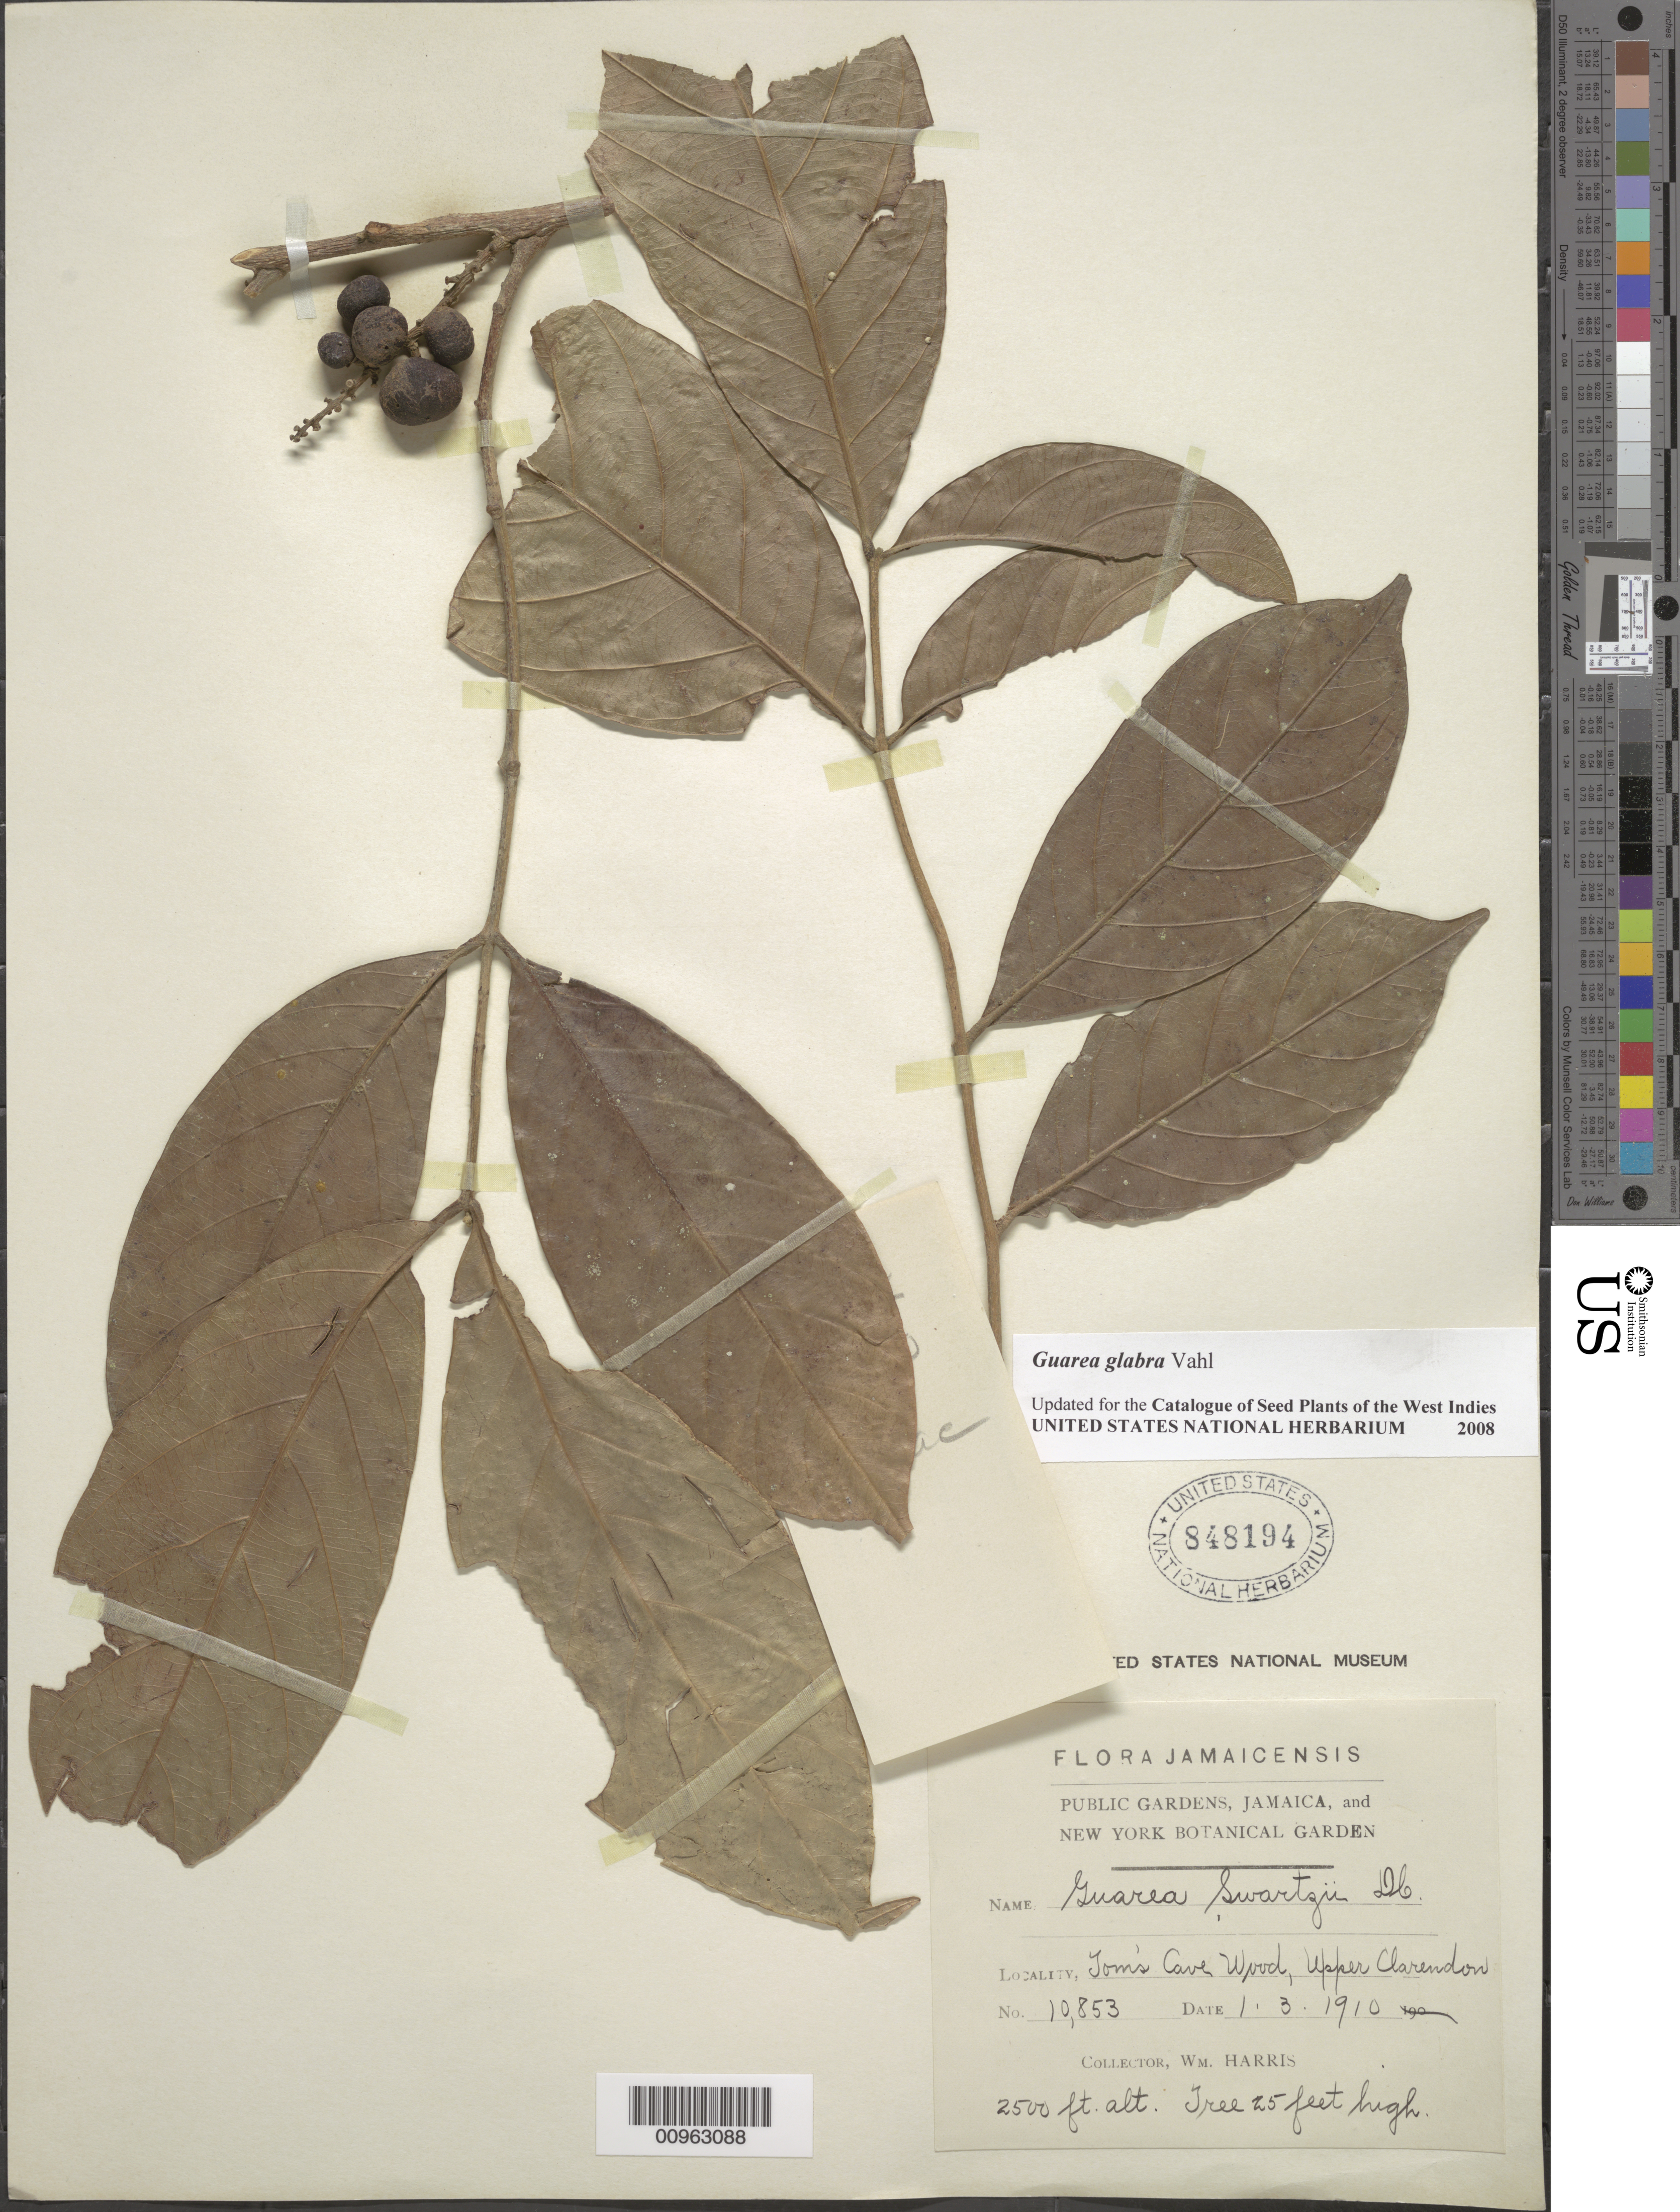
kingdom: Plantae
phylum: Tracheophyta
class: Magnoliopsida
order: Sapindales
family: Meliaceae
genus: Guarea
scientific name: Guarea glabra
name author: Vahl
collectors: W. H. Harris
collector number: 10853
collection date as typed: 01 Mar 1910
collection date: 1910-03-01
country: Jamaica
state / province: Clarendon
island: Jamaica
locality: Tom's Cave Wood, Upper Clarendon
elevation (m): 762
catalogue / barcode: US 848194